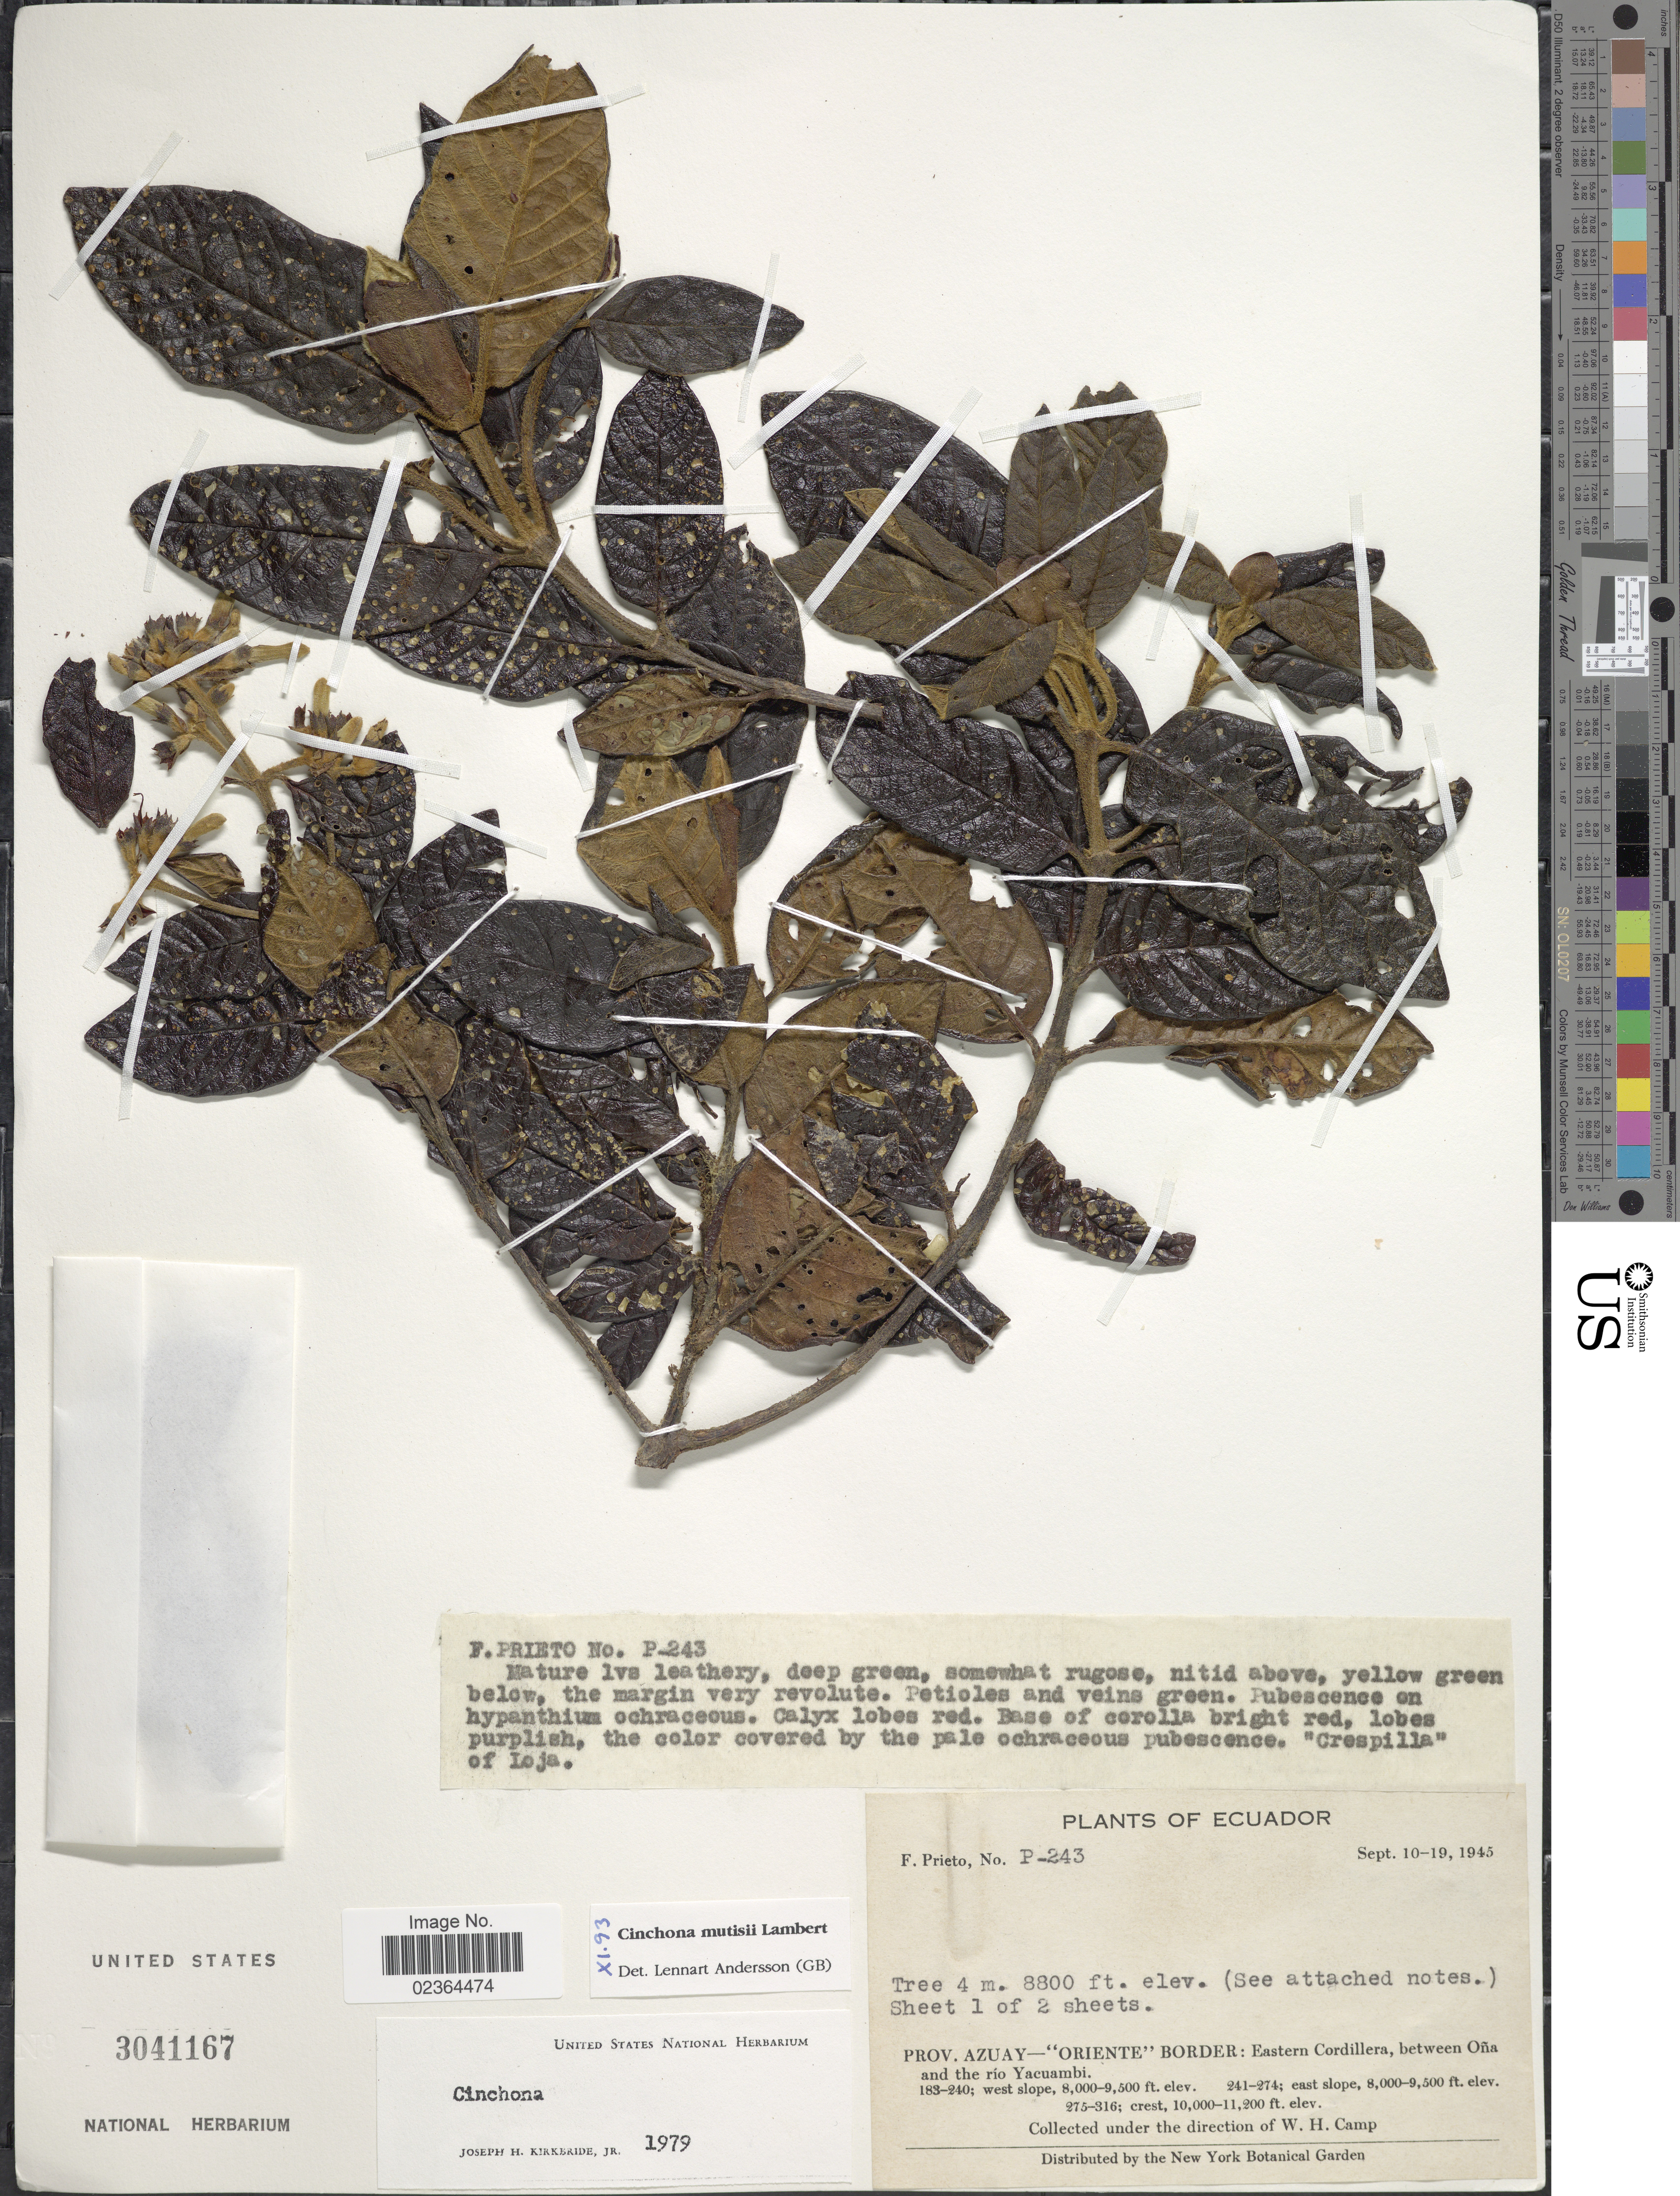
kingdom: Plantae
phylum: Tracheophyta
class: Magnoliopsida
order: Gentianales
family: Rubiaceae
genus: Cinchona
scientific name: Cinchona mutisii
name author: Lamb.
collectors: F. Prieto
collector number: P-243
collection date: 1945-09-10/1945-09-19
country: Ecuador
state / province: Azuay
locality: Prov. Azuay Oriente Border: Between Cordillera, between Ona and the rio Yacuambi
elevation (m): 2682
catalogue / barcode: US 3041167